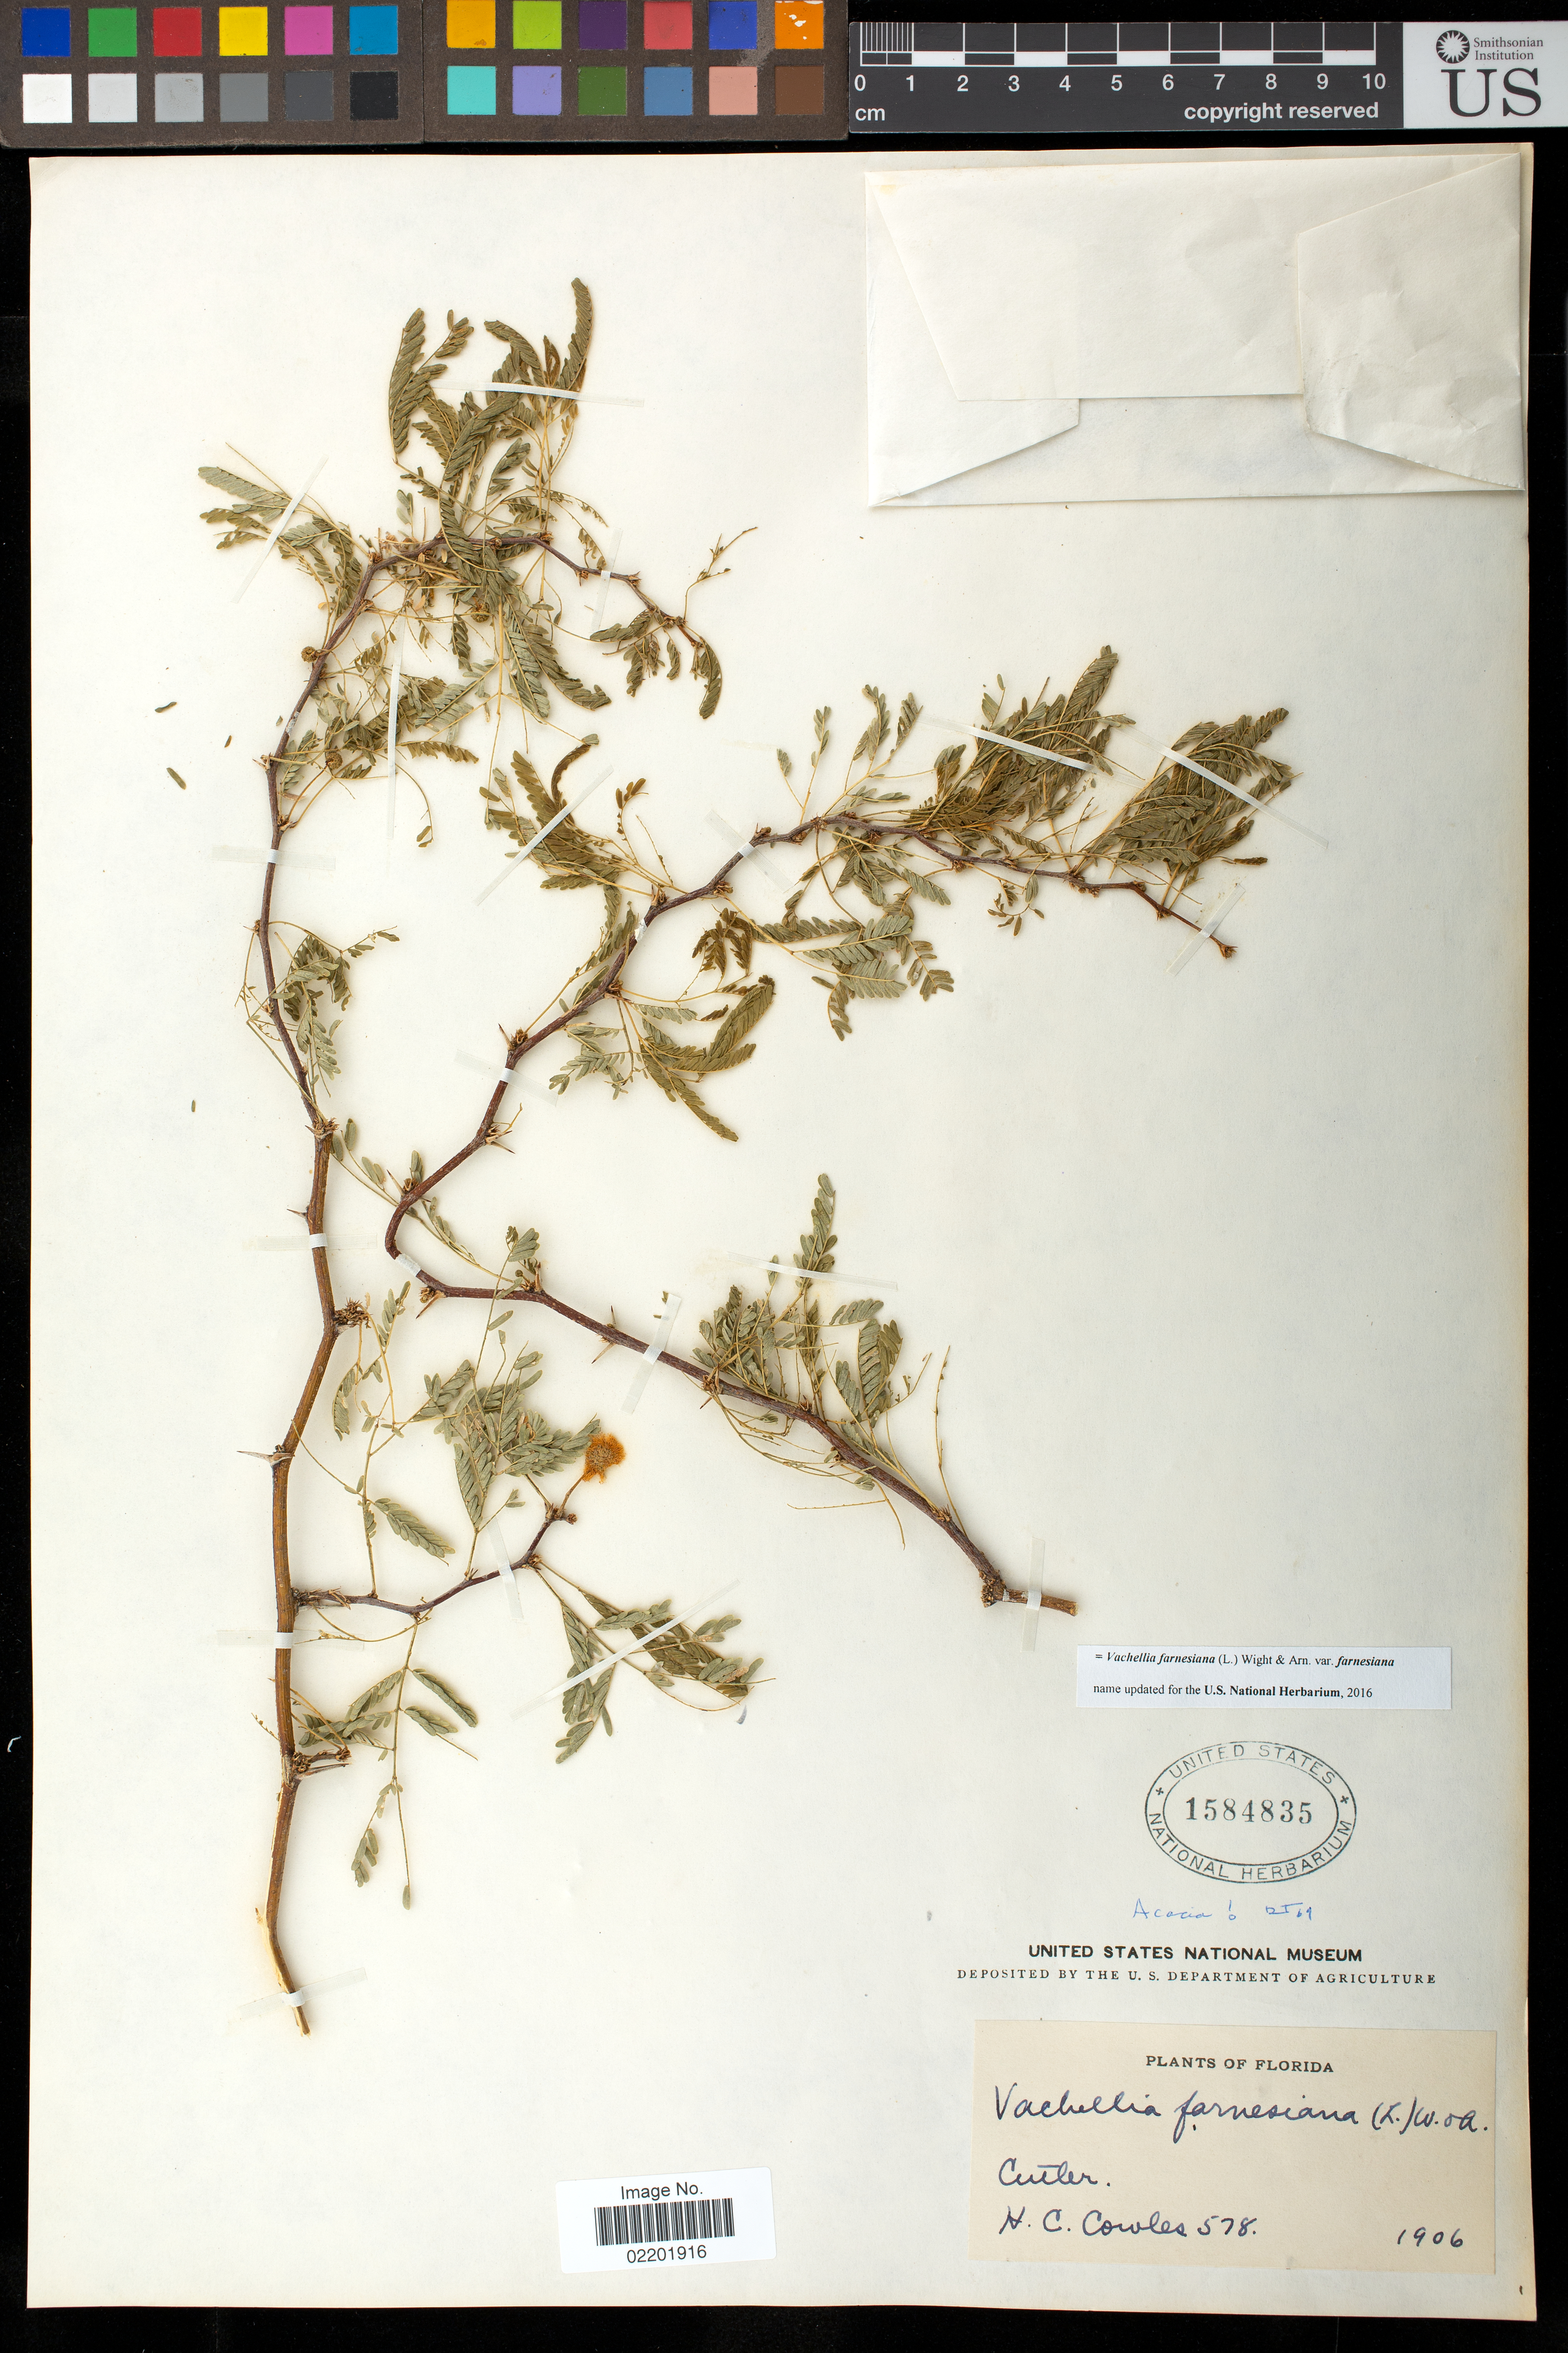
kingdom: Plantae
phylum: Tracheophyta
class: Magnoliopsida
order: Fabales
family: Fabaceae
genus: Vachellia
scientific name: Vachellia farnesiana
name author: (L.) Wight & Arn.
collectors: H. Cowles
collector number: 578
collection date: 1906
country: United States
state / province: Florida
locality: Cutler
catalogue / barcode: US 1584835